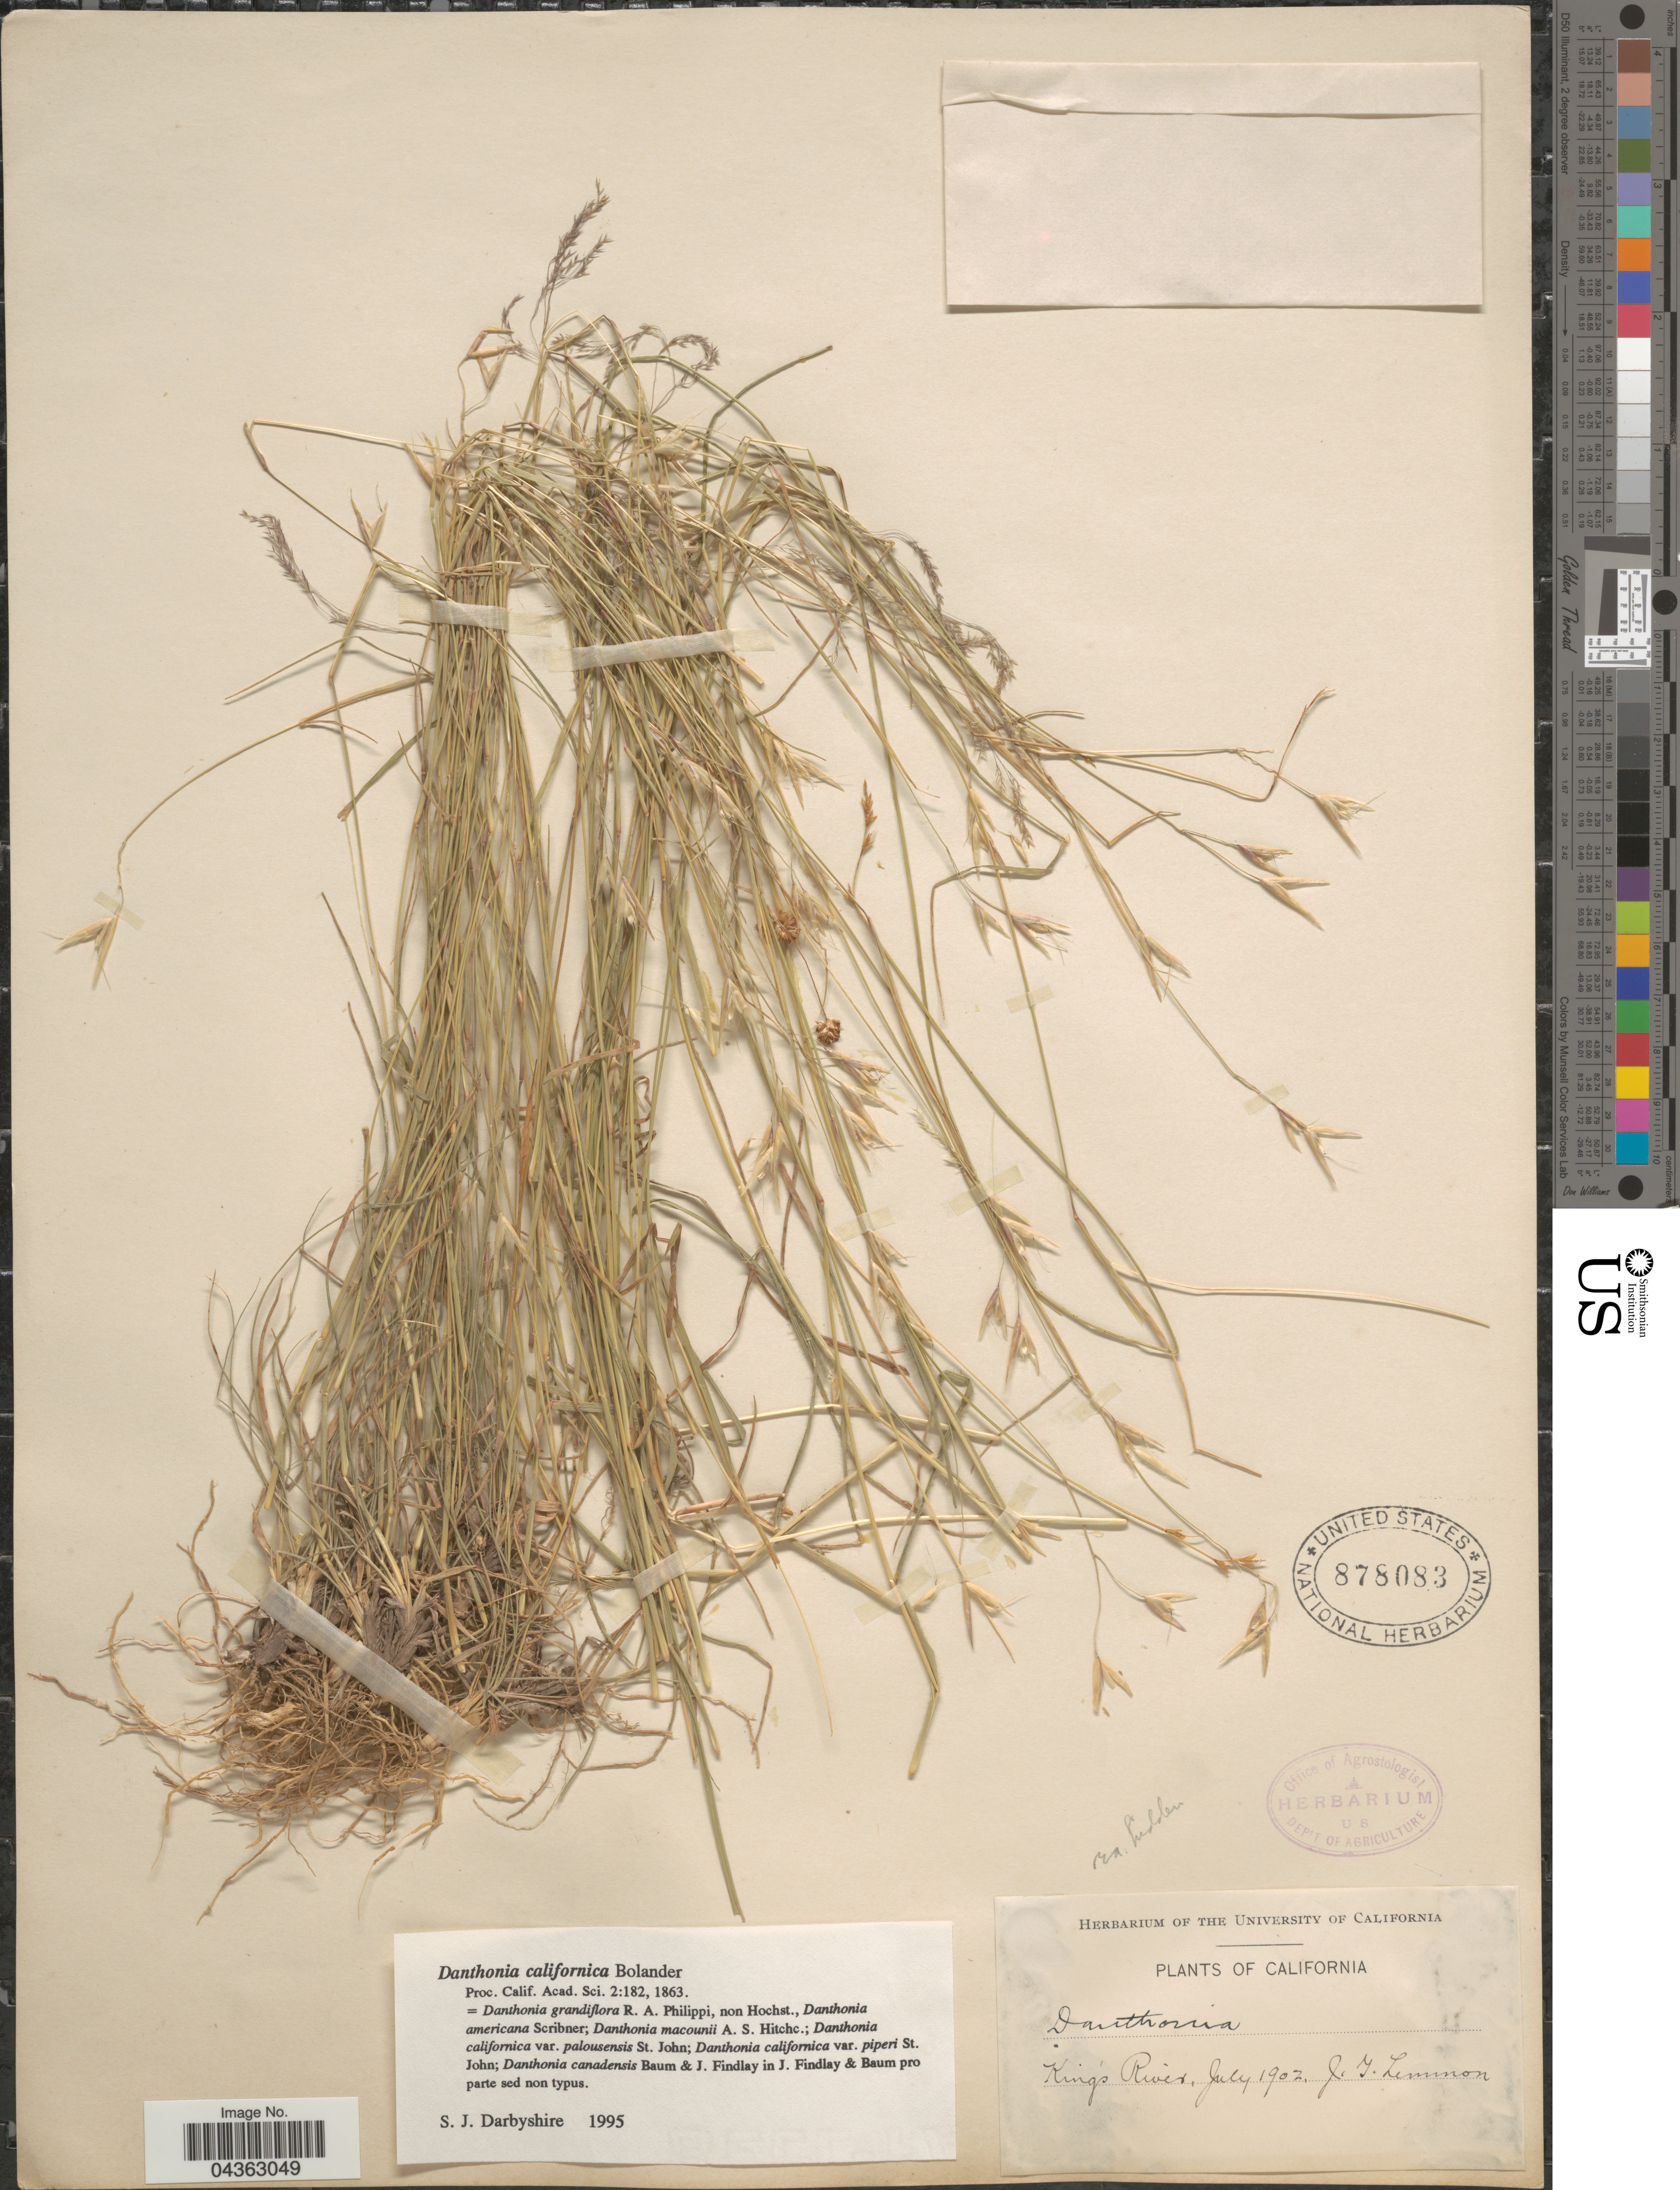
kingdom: Plantae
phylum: Tracheophyta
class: Liliopsida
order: Poales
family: Poaceae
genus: Danthonia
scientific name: Danthonia californica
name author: Bol.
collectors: J. Lemmon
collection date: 1902-07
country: United States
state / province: California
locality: King's River.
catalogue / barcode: US 878083